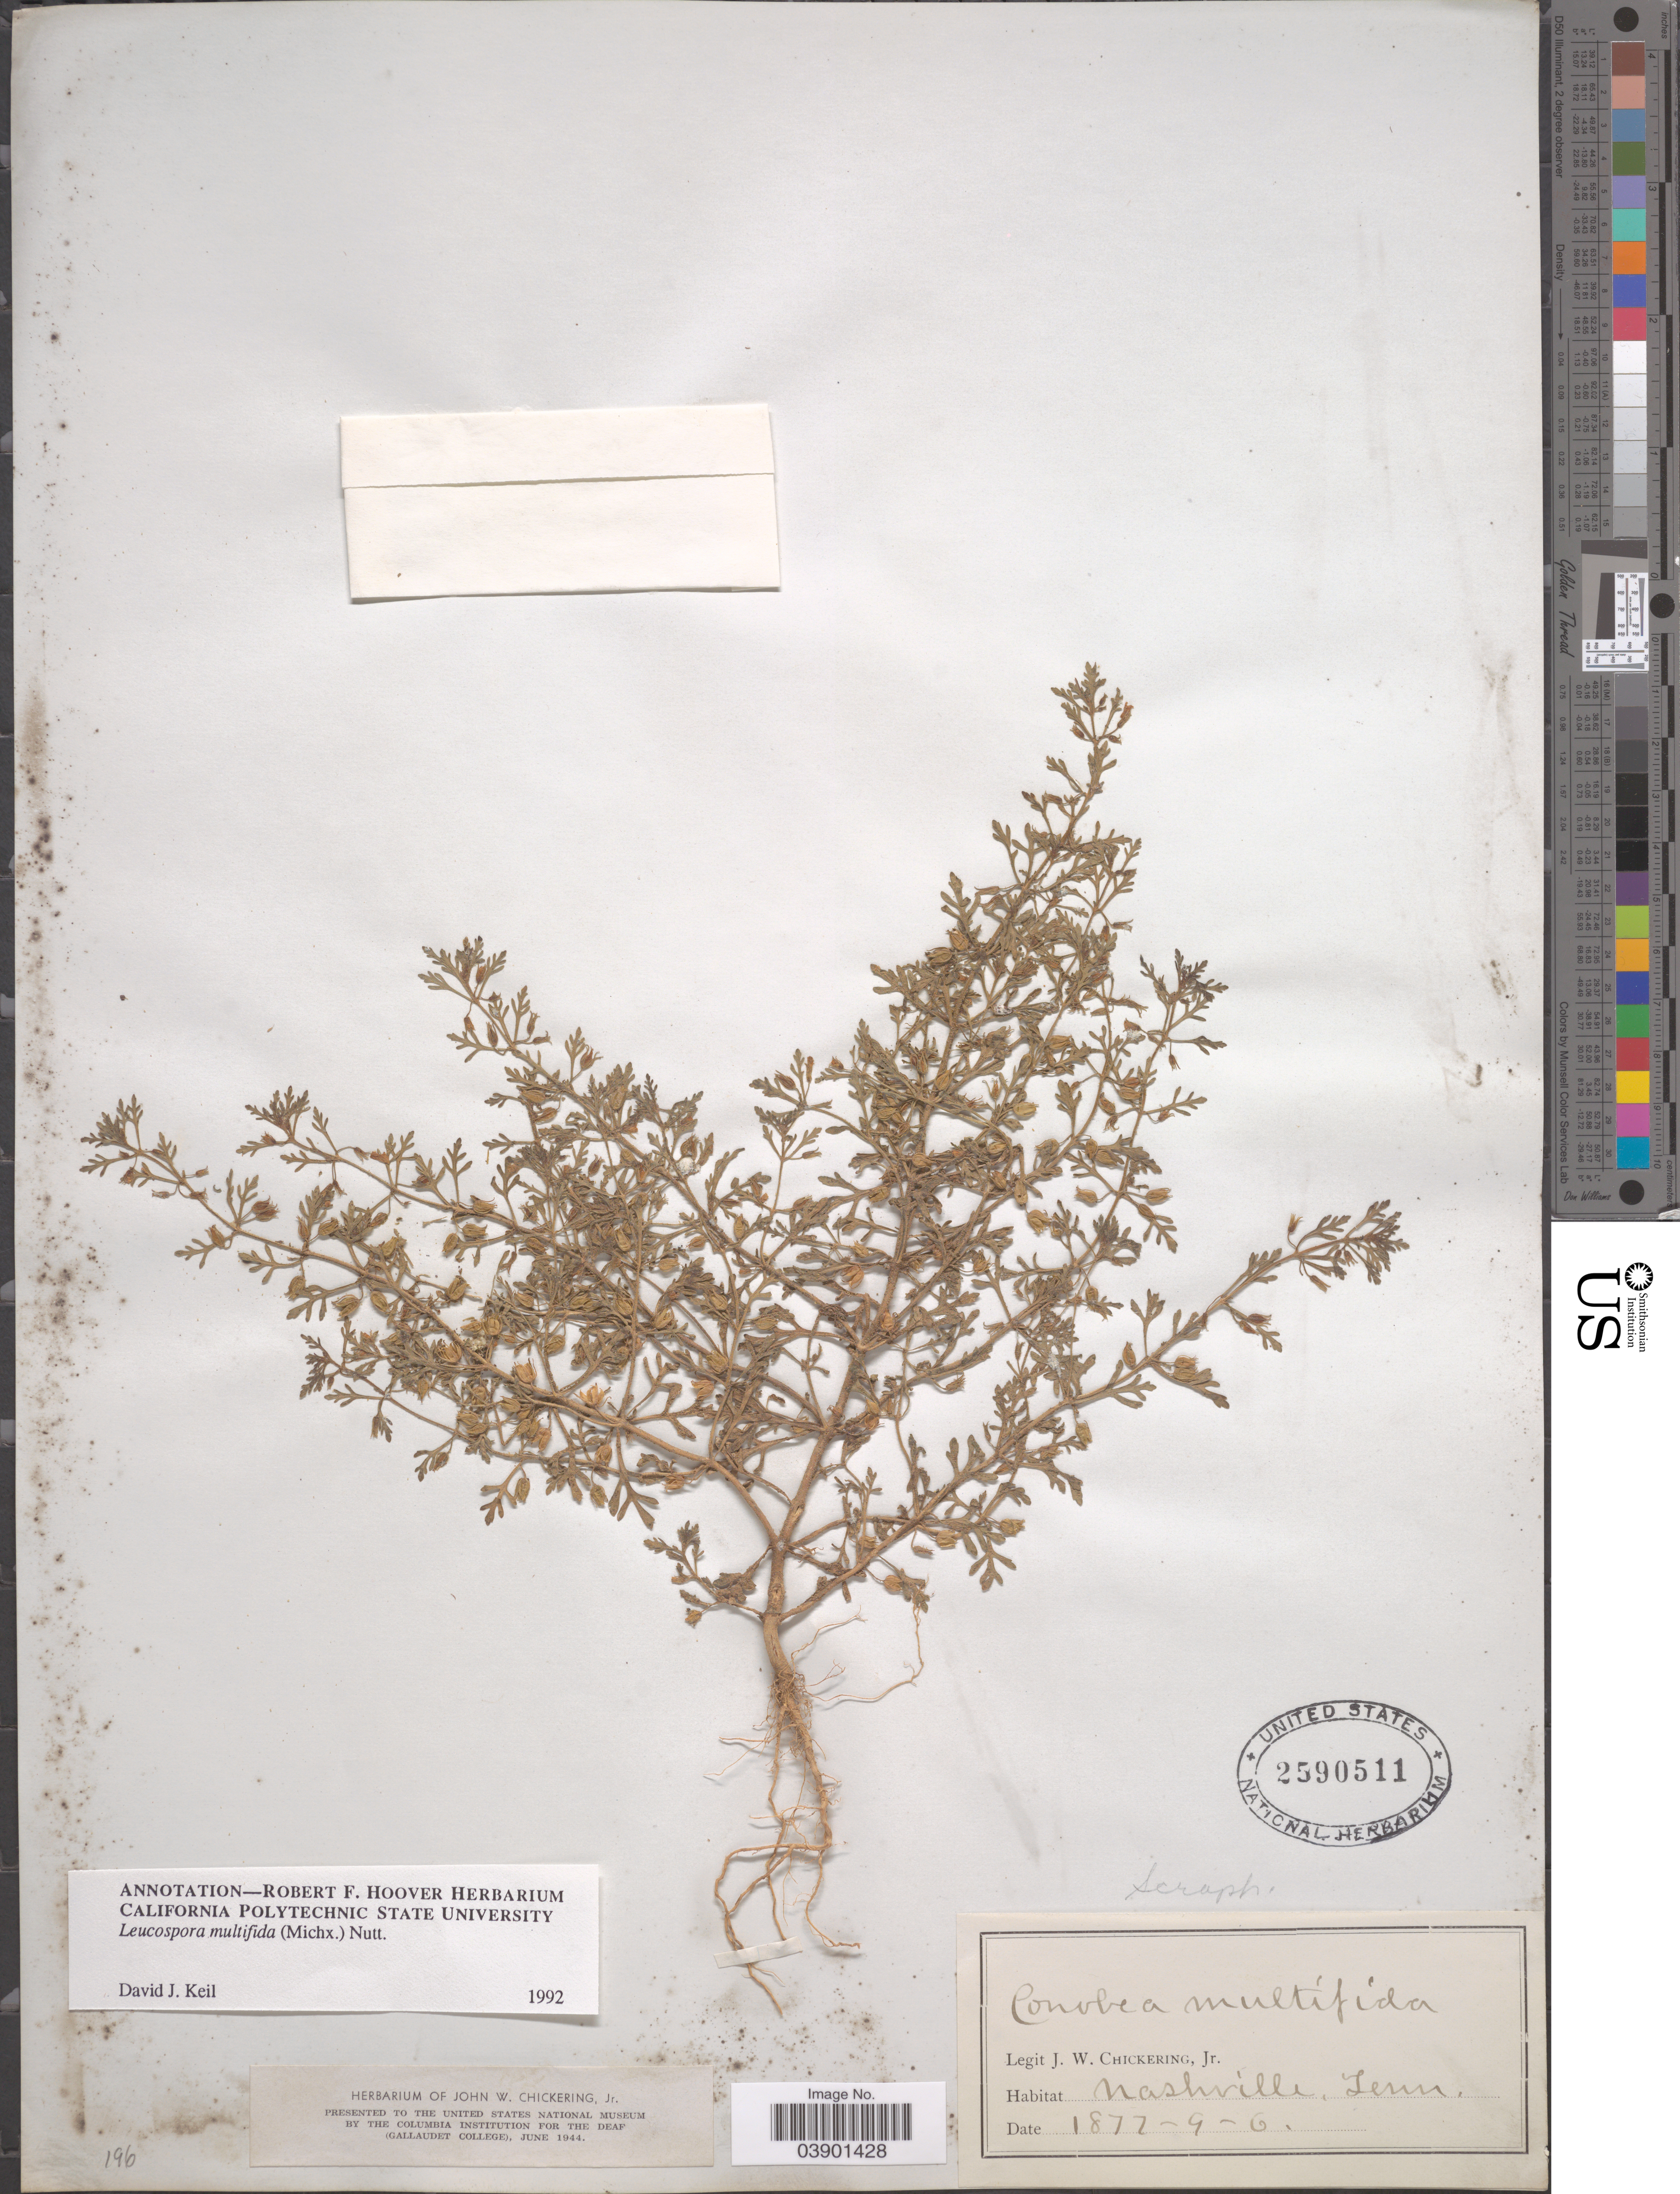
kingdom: Plantae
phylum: Tracheophyta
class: Magnoliopsida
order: Lamiales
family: Plantaginaceae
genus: Leucospora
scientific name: Leucospora multifida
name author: (Michx.) Nutt.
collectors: J. W. Chickering Jr.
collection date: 1877-09-06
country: United States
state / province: Tennessee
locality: Nashville.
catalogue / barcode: US 2590511